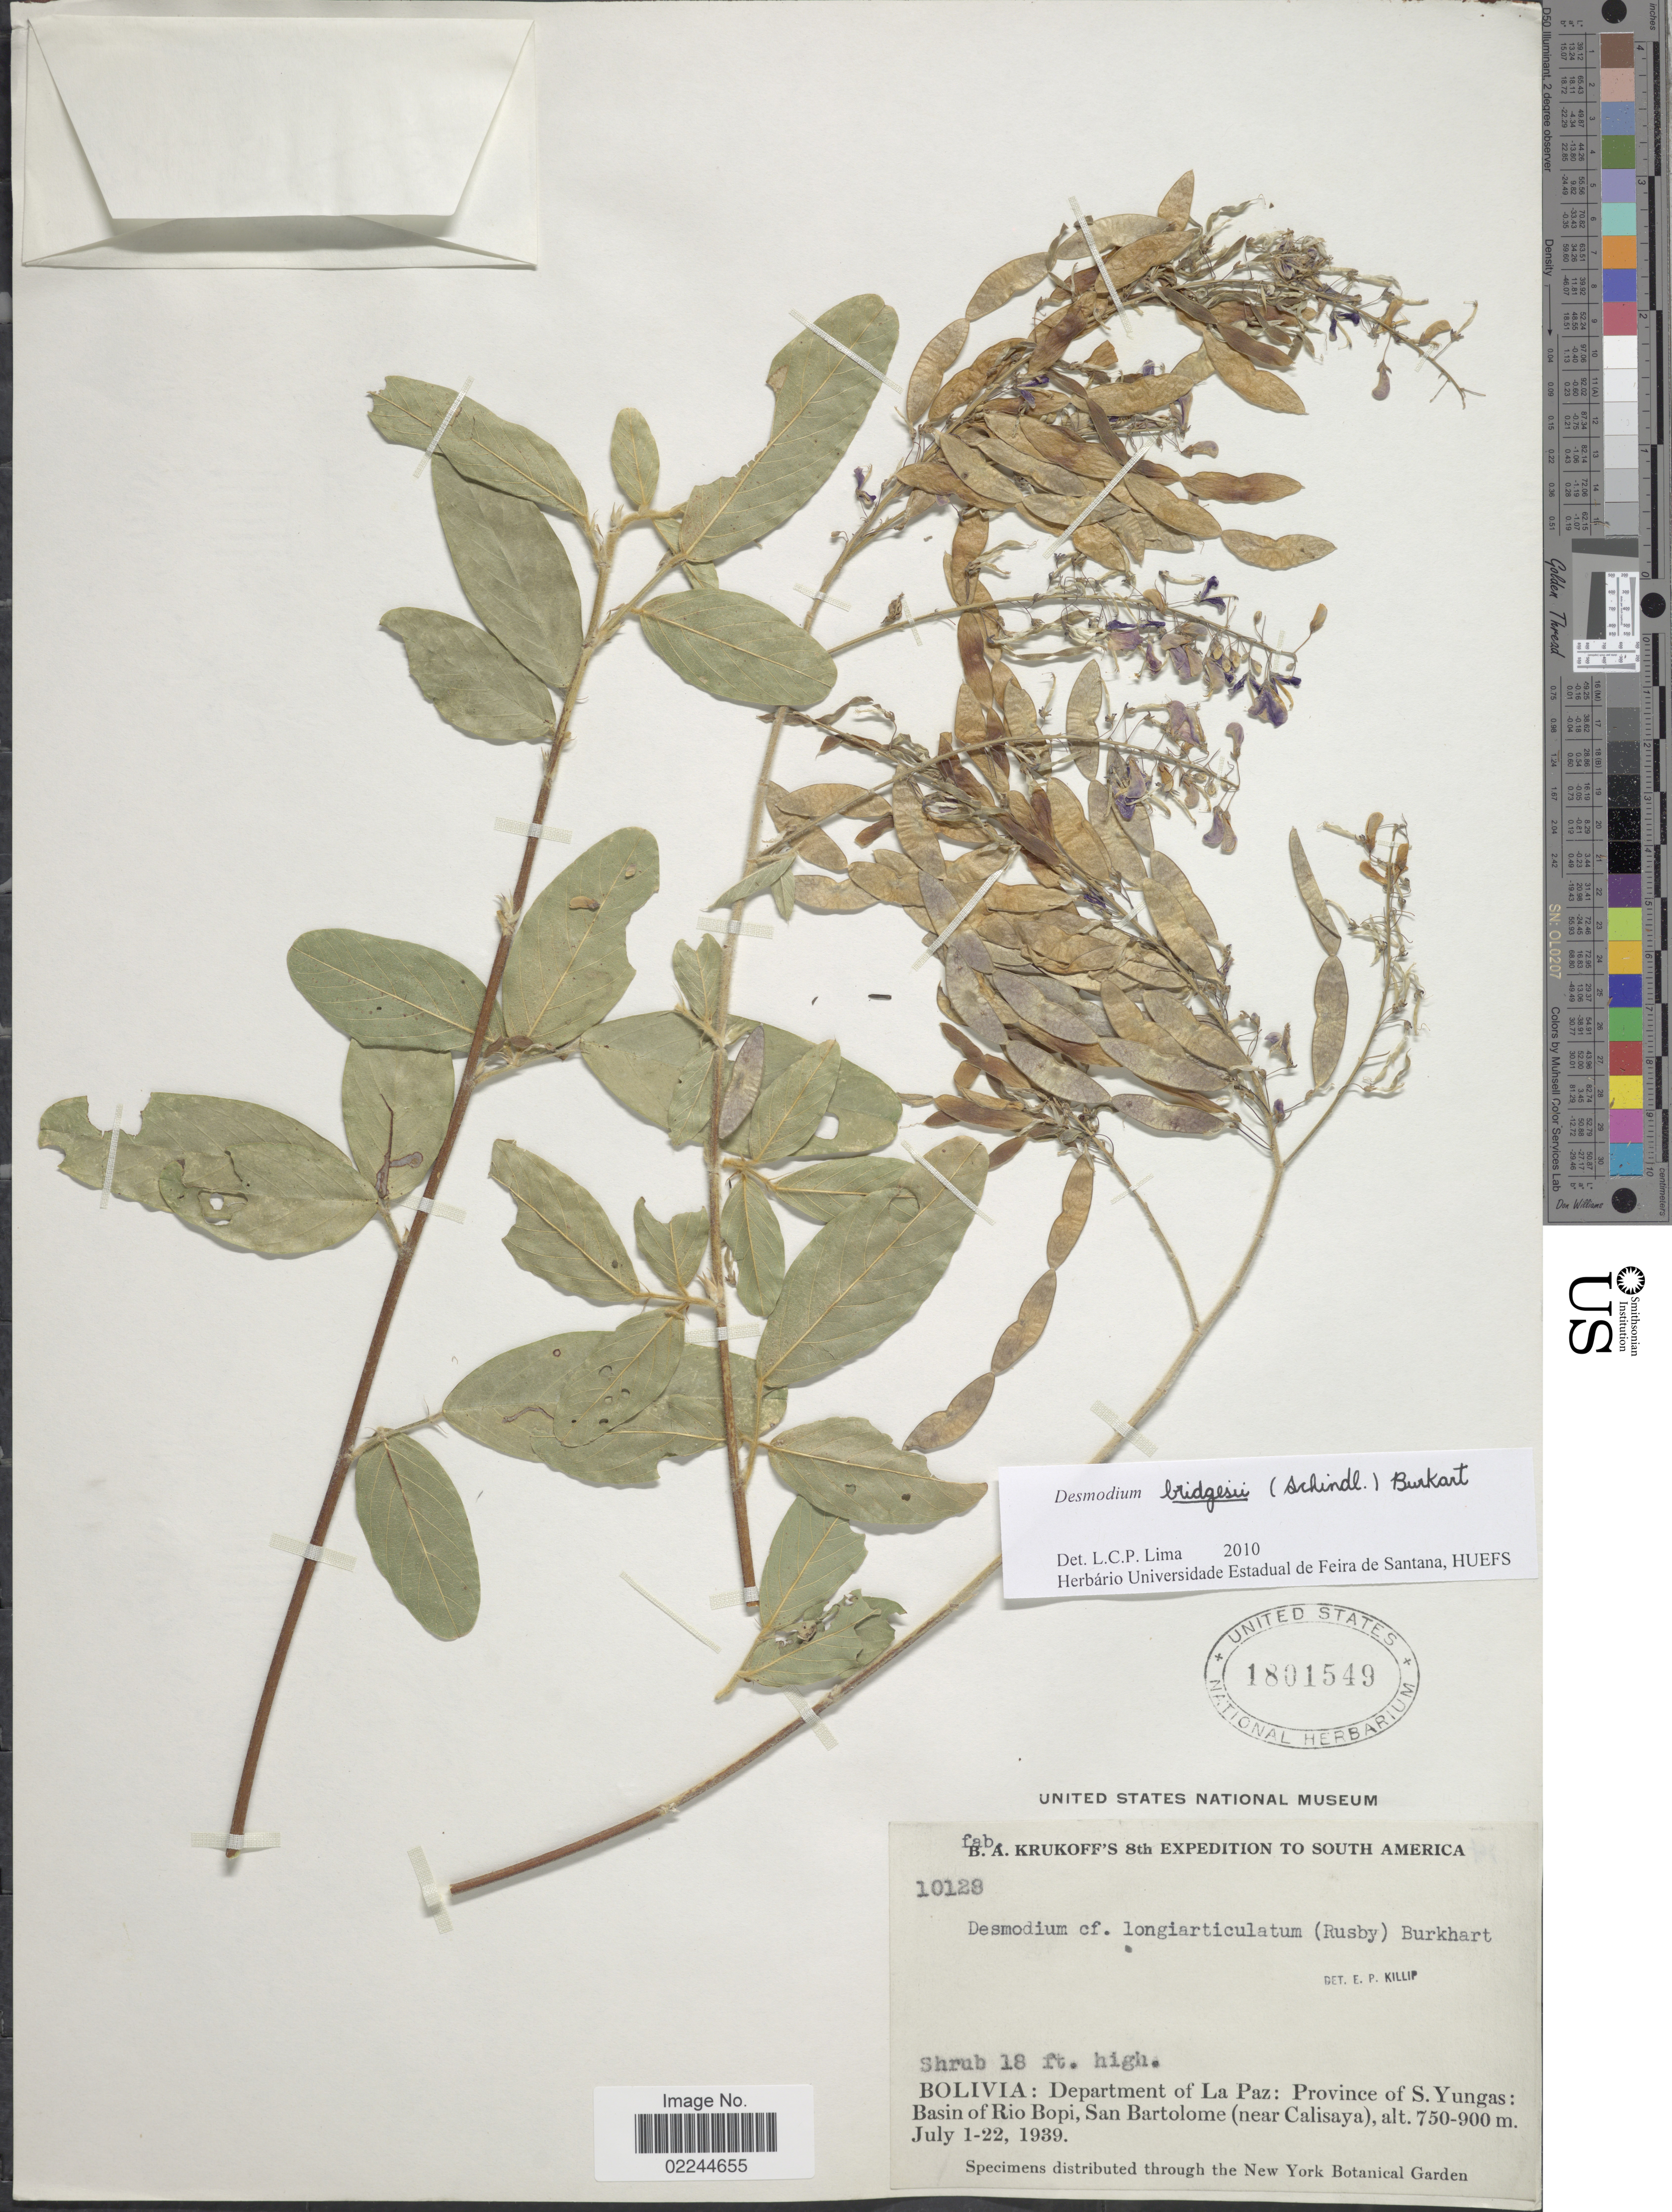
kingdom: Plantae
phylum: Tracheophyta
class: Magnoliopsida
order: Fabales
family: Fabaceae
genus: Desmodium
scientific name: Desmodium bridgesii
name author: (Schindl.) Burkart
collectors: B. A. Krukoff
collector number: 10128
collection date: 1939-07-01/1939-07-22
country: Bolivia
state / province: La Paz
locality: Province of S. Yungas, basin of Rio Bopi, San Bartolome (near Caslisaya)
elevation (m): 750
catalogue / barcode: US 1801549